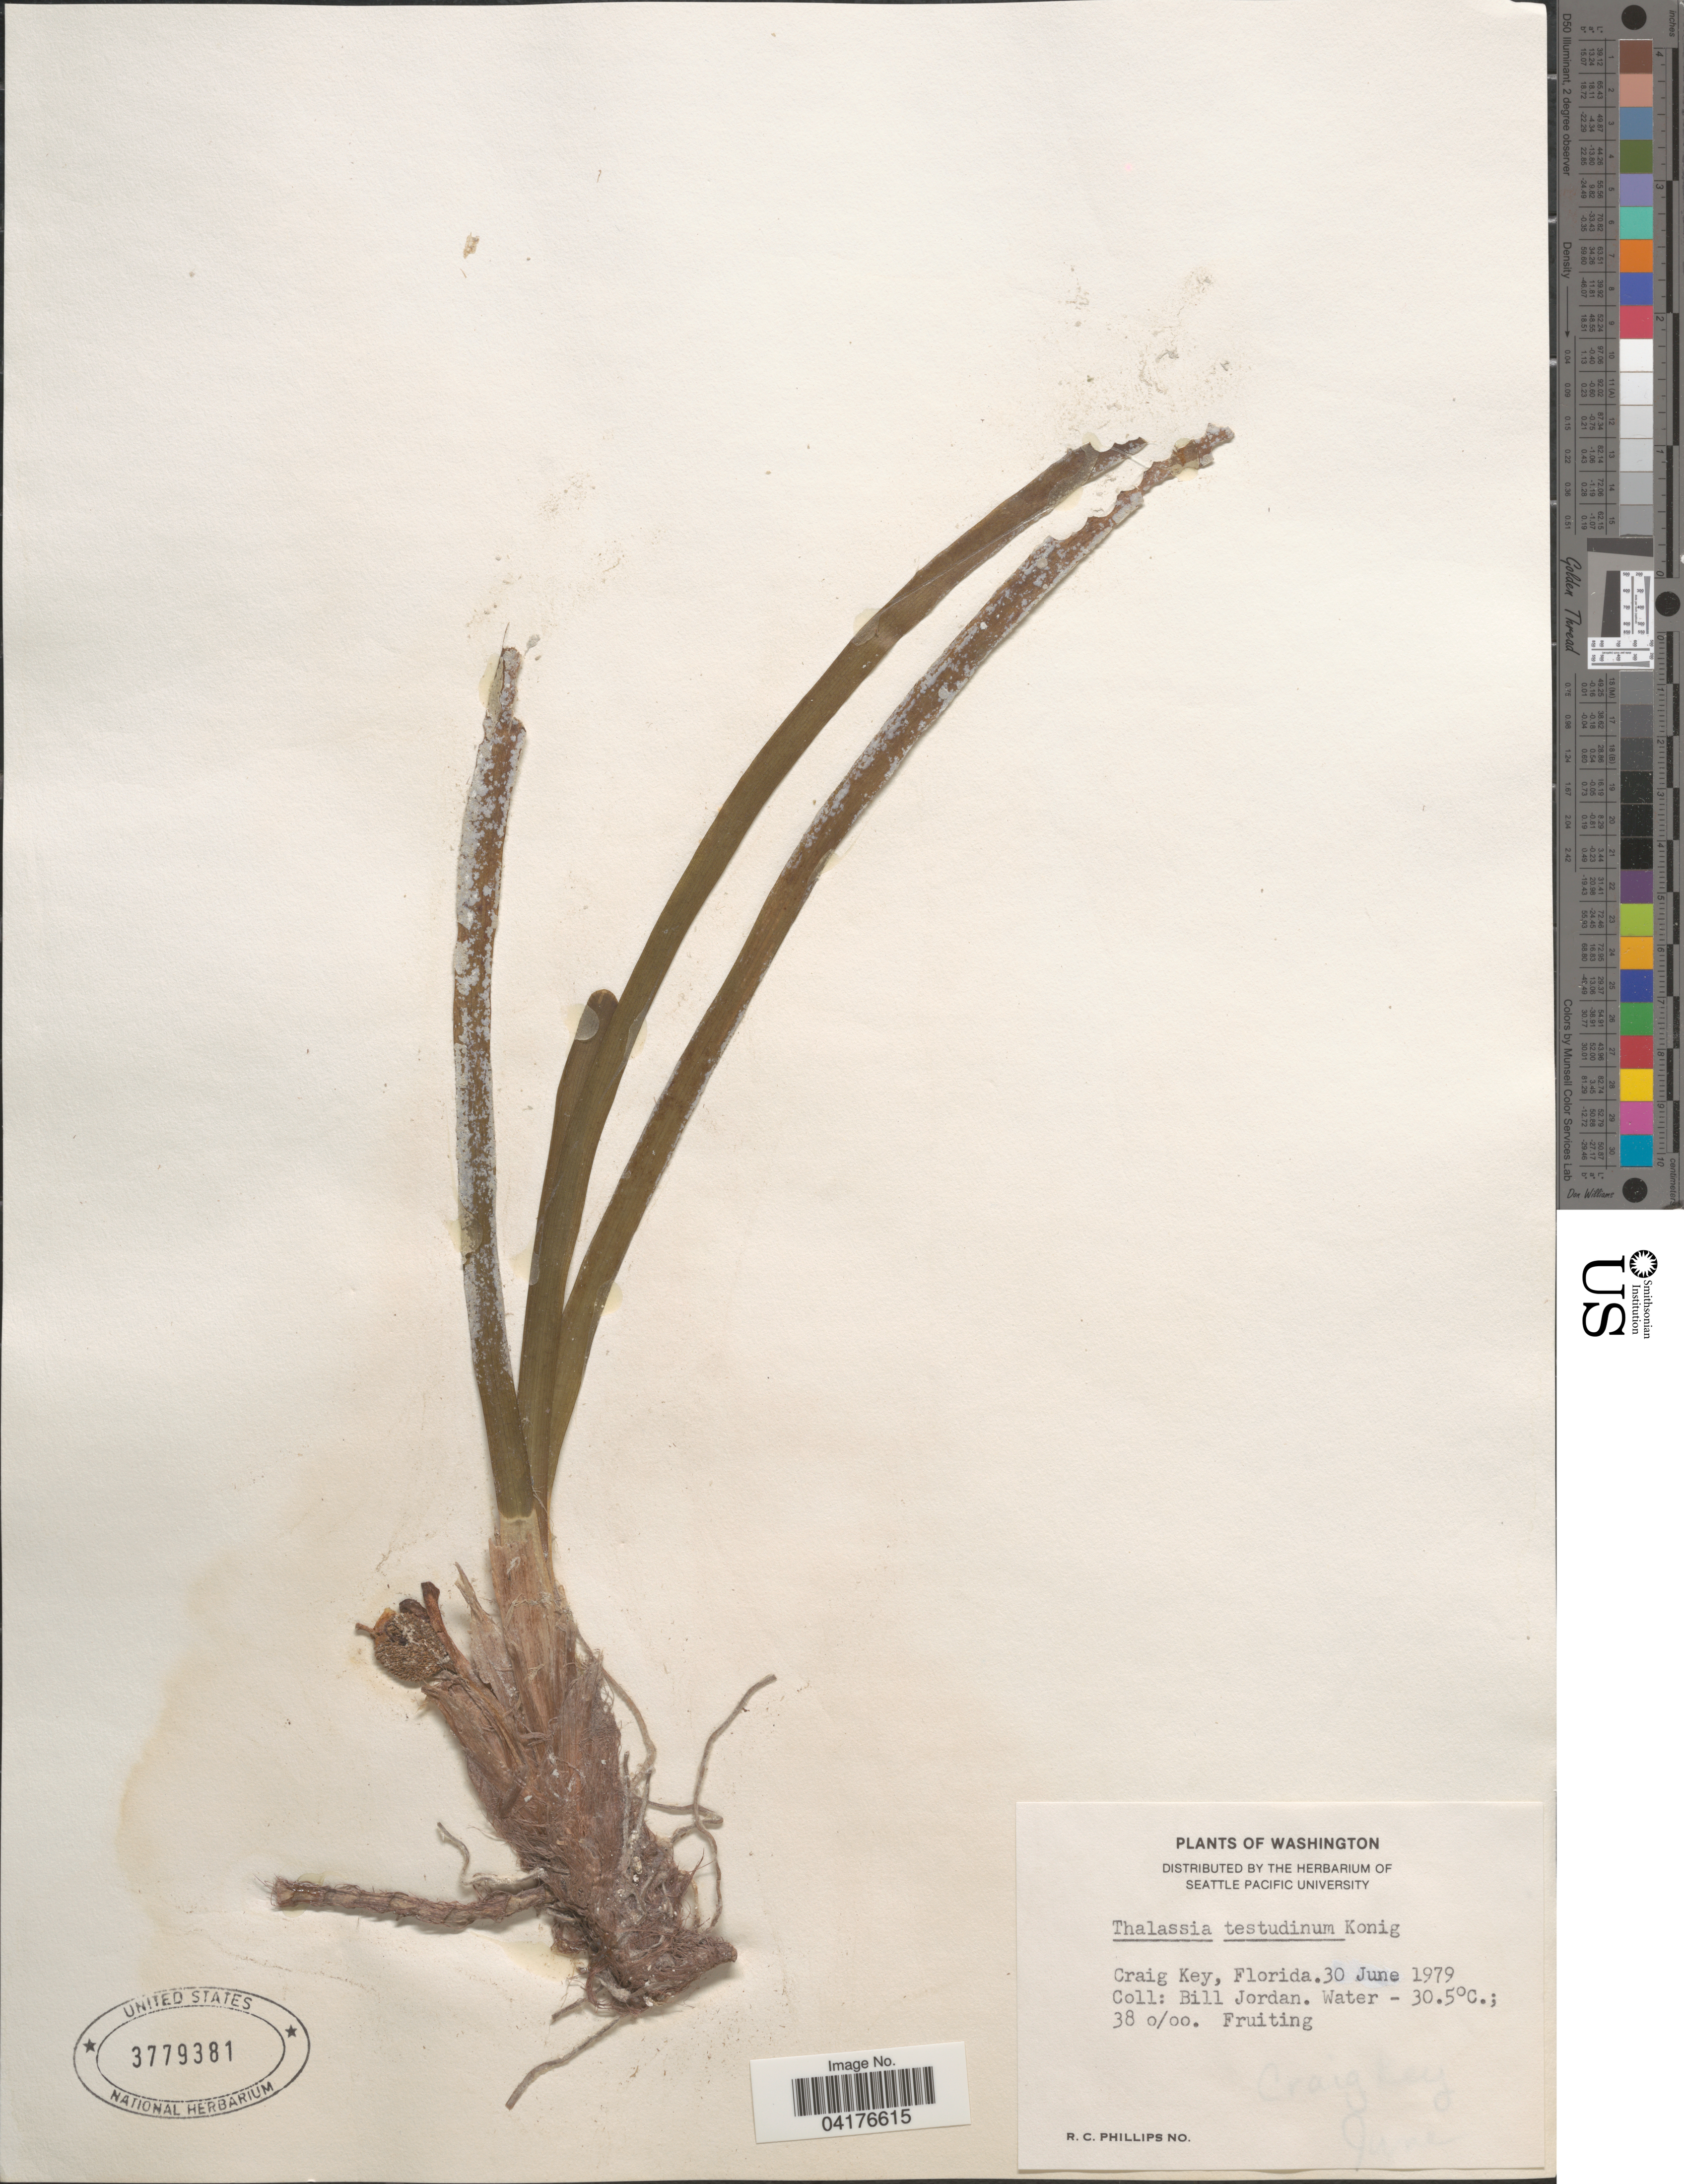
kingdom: Plantae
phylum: Tracheophyta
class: Liliopsida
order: Alismatales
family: Hydrocharitaceae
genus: Thalassia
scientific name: Thalassia testudinum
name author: Banks & Sol. ex K.D. Koenig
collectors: B. Jordan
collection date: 1979-06-30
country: United States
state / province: Florida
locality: Craig Key.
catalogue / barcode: US 3779381